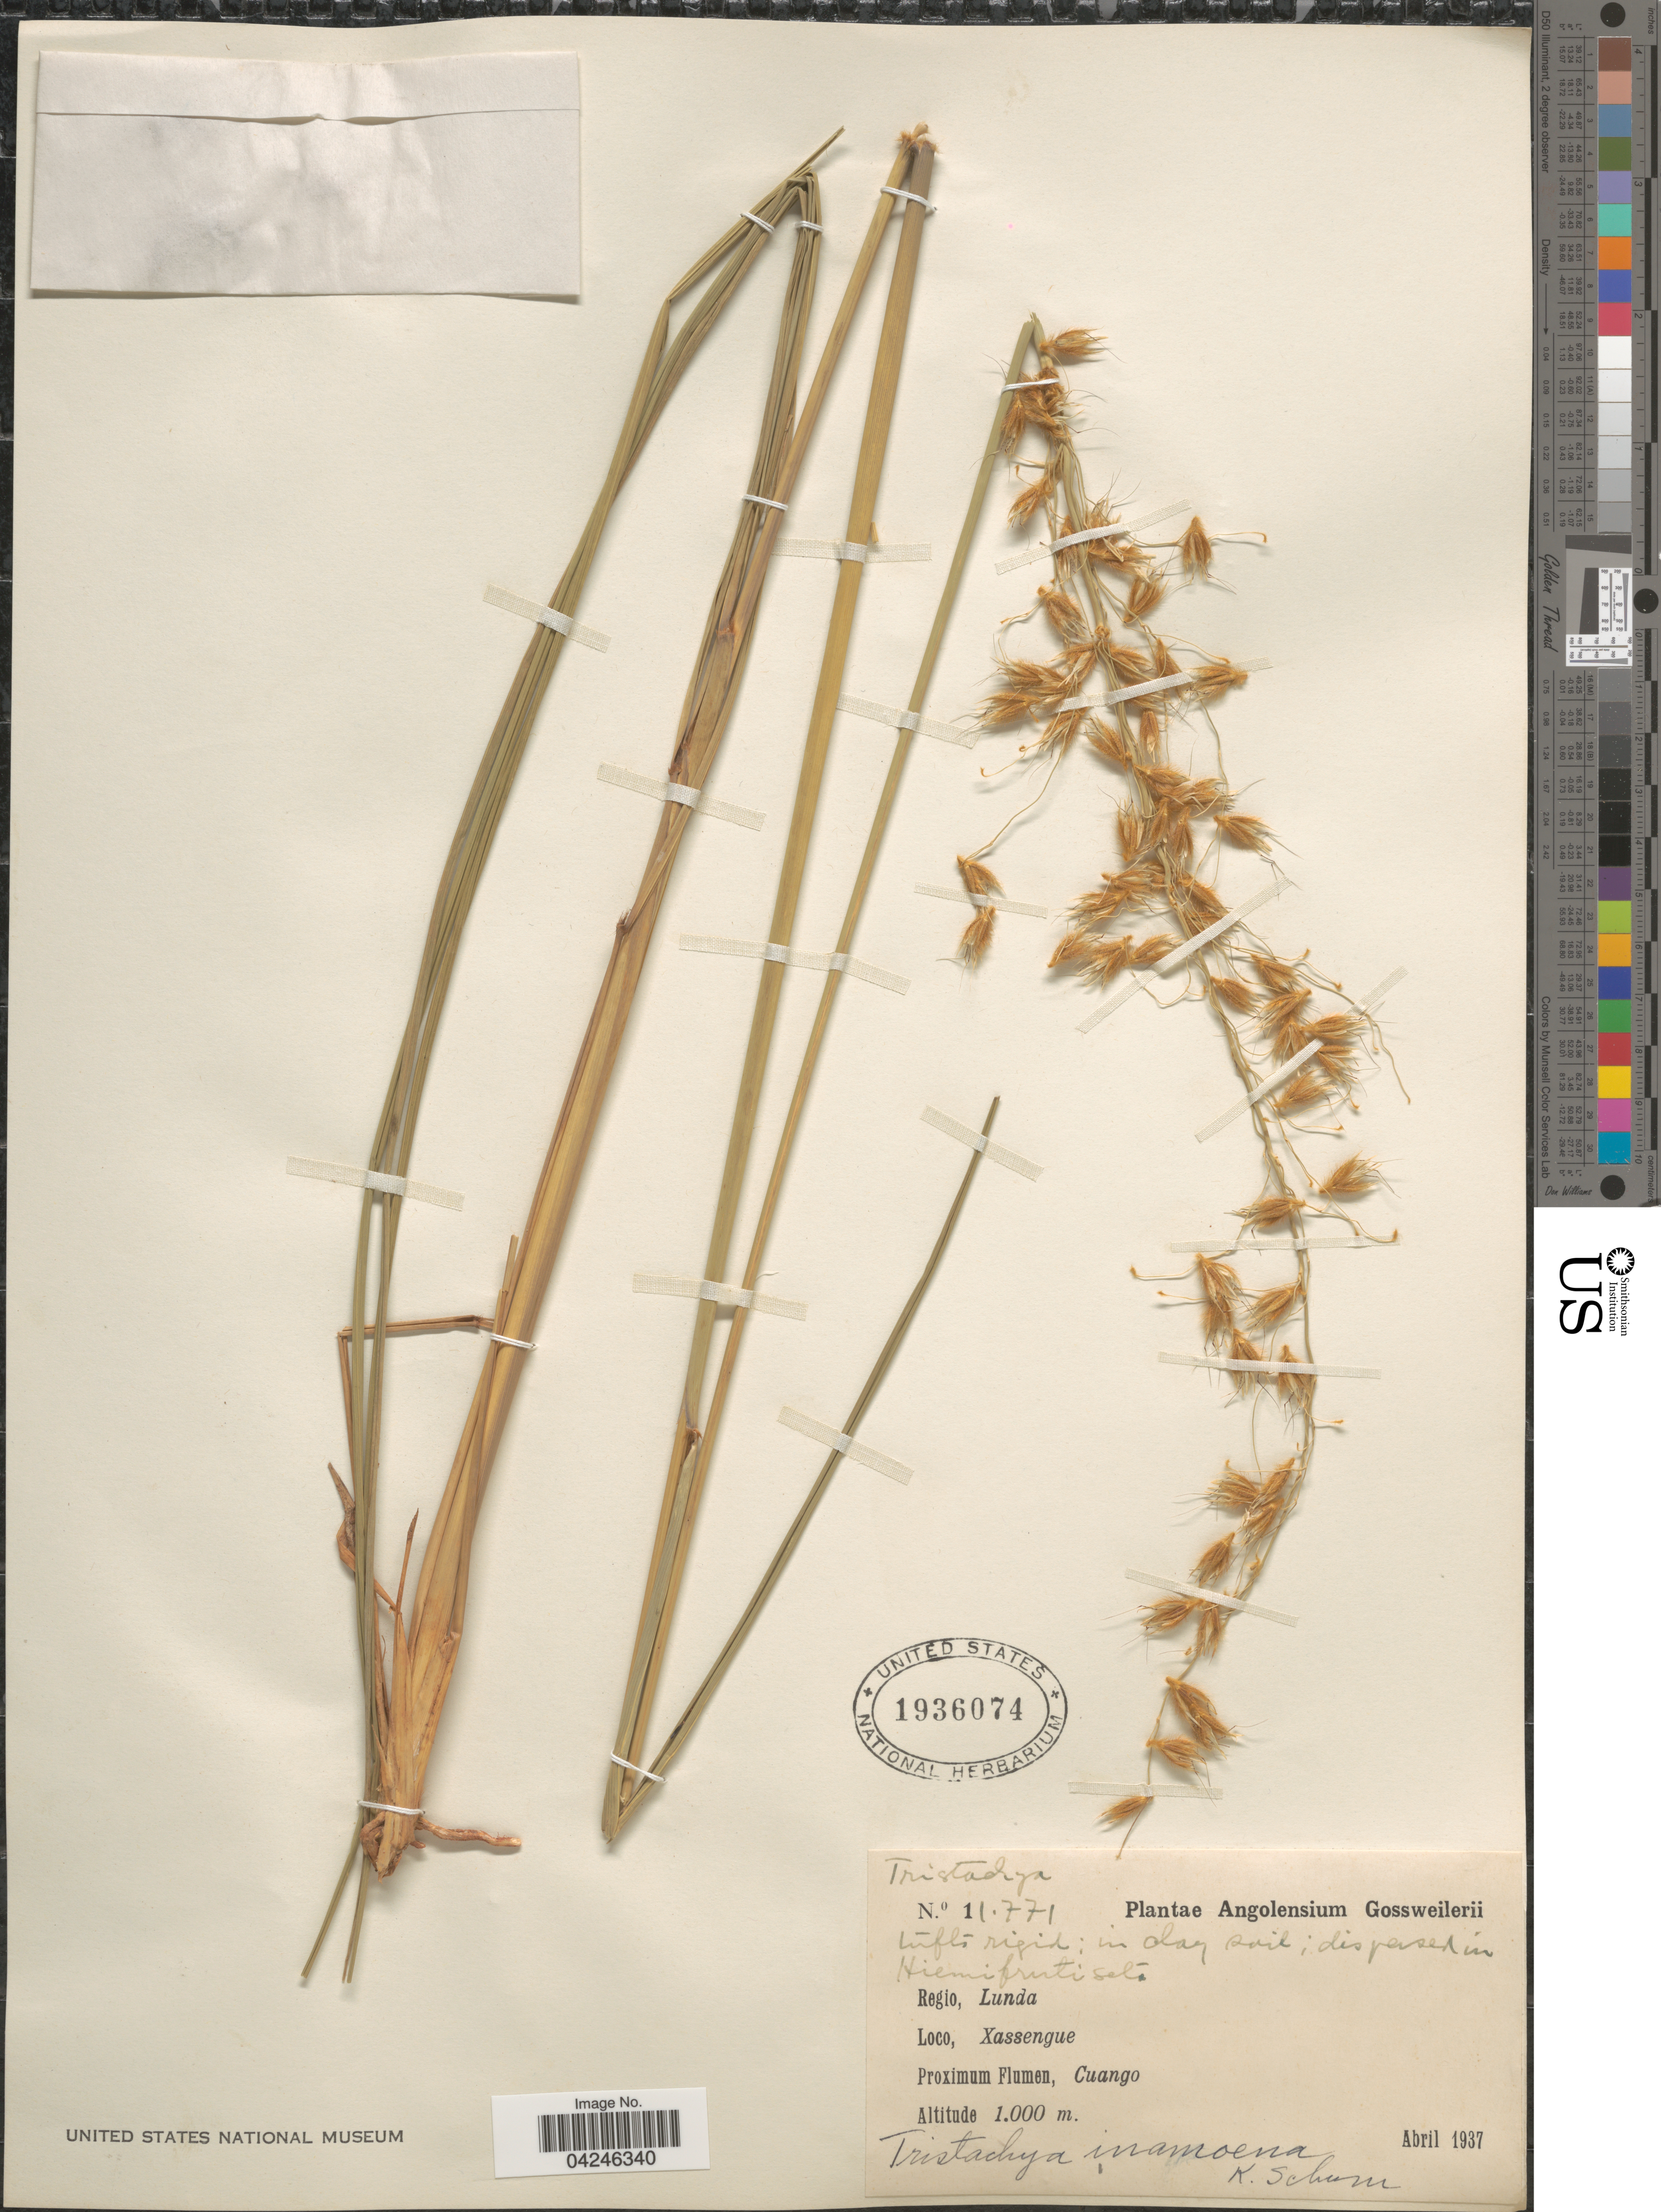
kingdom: Plantae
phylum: Tracheophyta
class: Liliopsida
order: Poales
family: Poaceae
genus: Zonotriche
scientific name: Zonotriche inamoena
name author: (K. Schum.) Clayton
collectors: -. Gossweiler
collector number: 11771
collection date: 1937-04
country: Angola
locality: Angolensium. Regio, Lunda. Xassengue. Proximum Flumen, Cuango.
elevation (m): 1000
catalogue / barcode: US 1936074